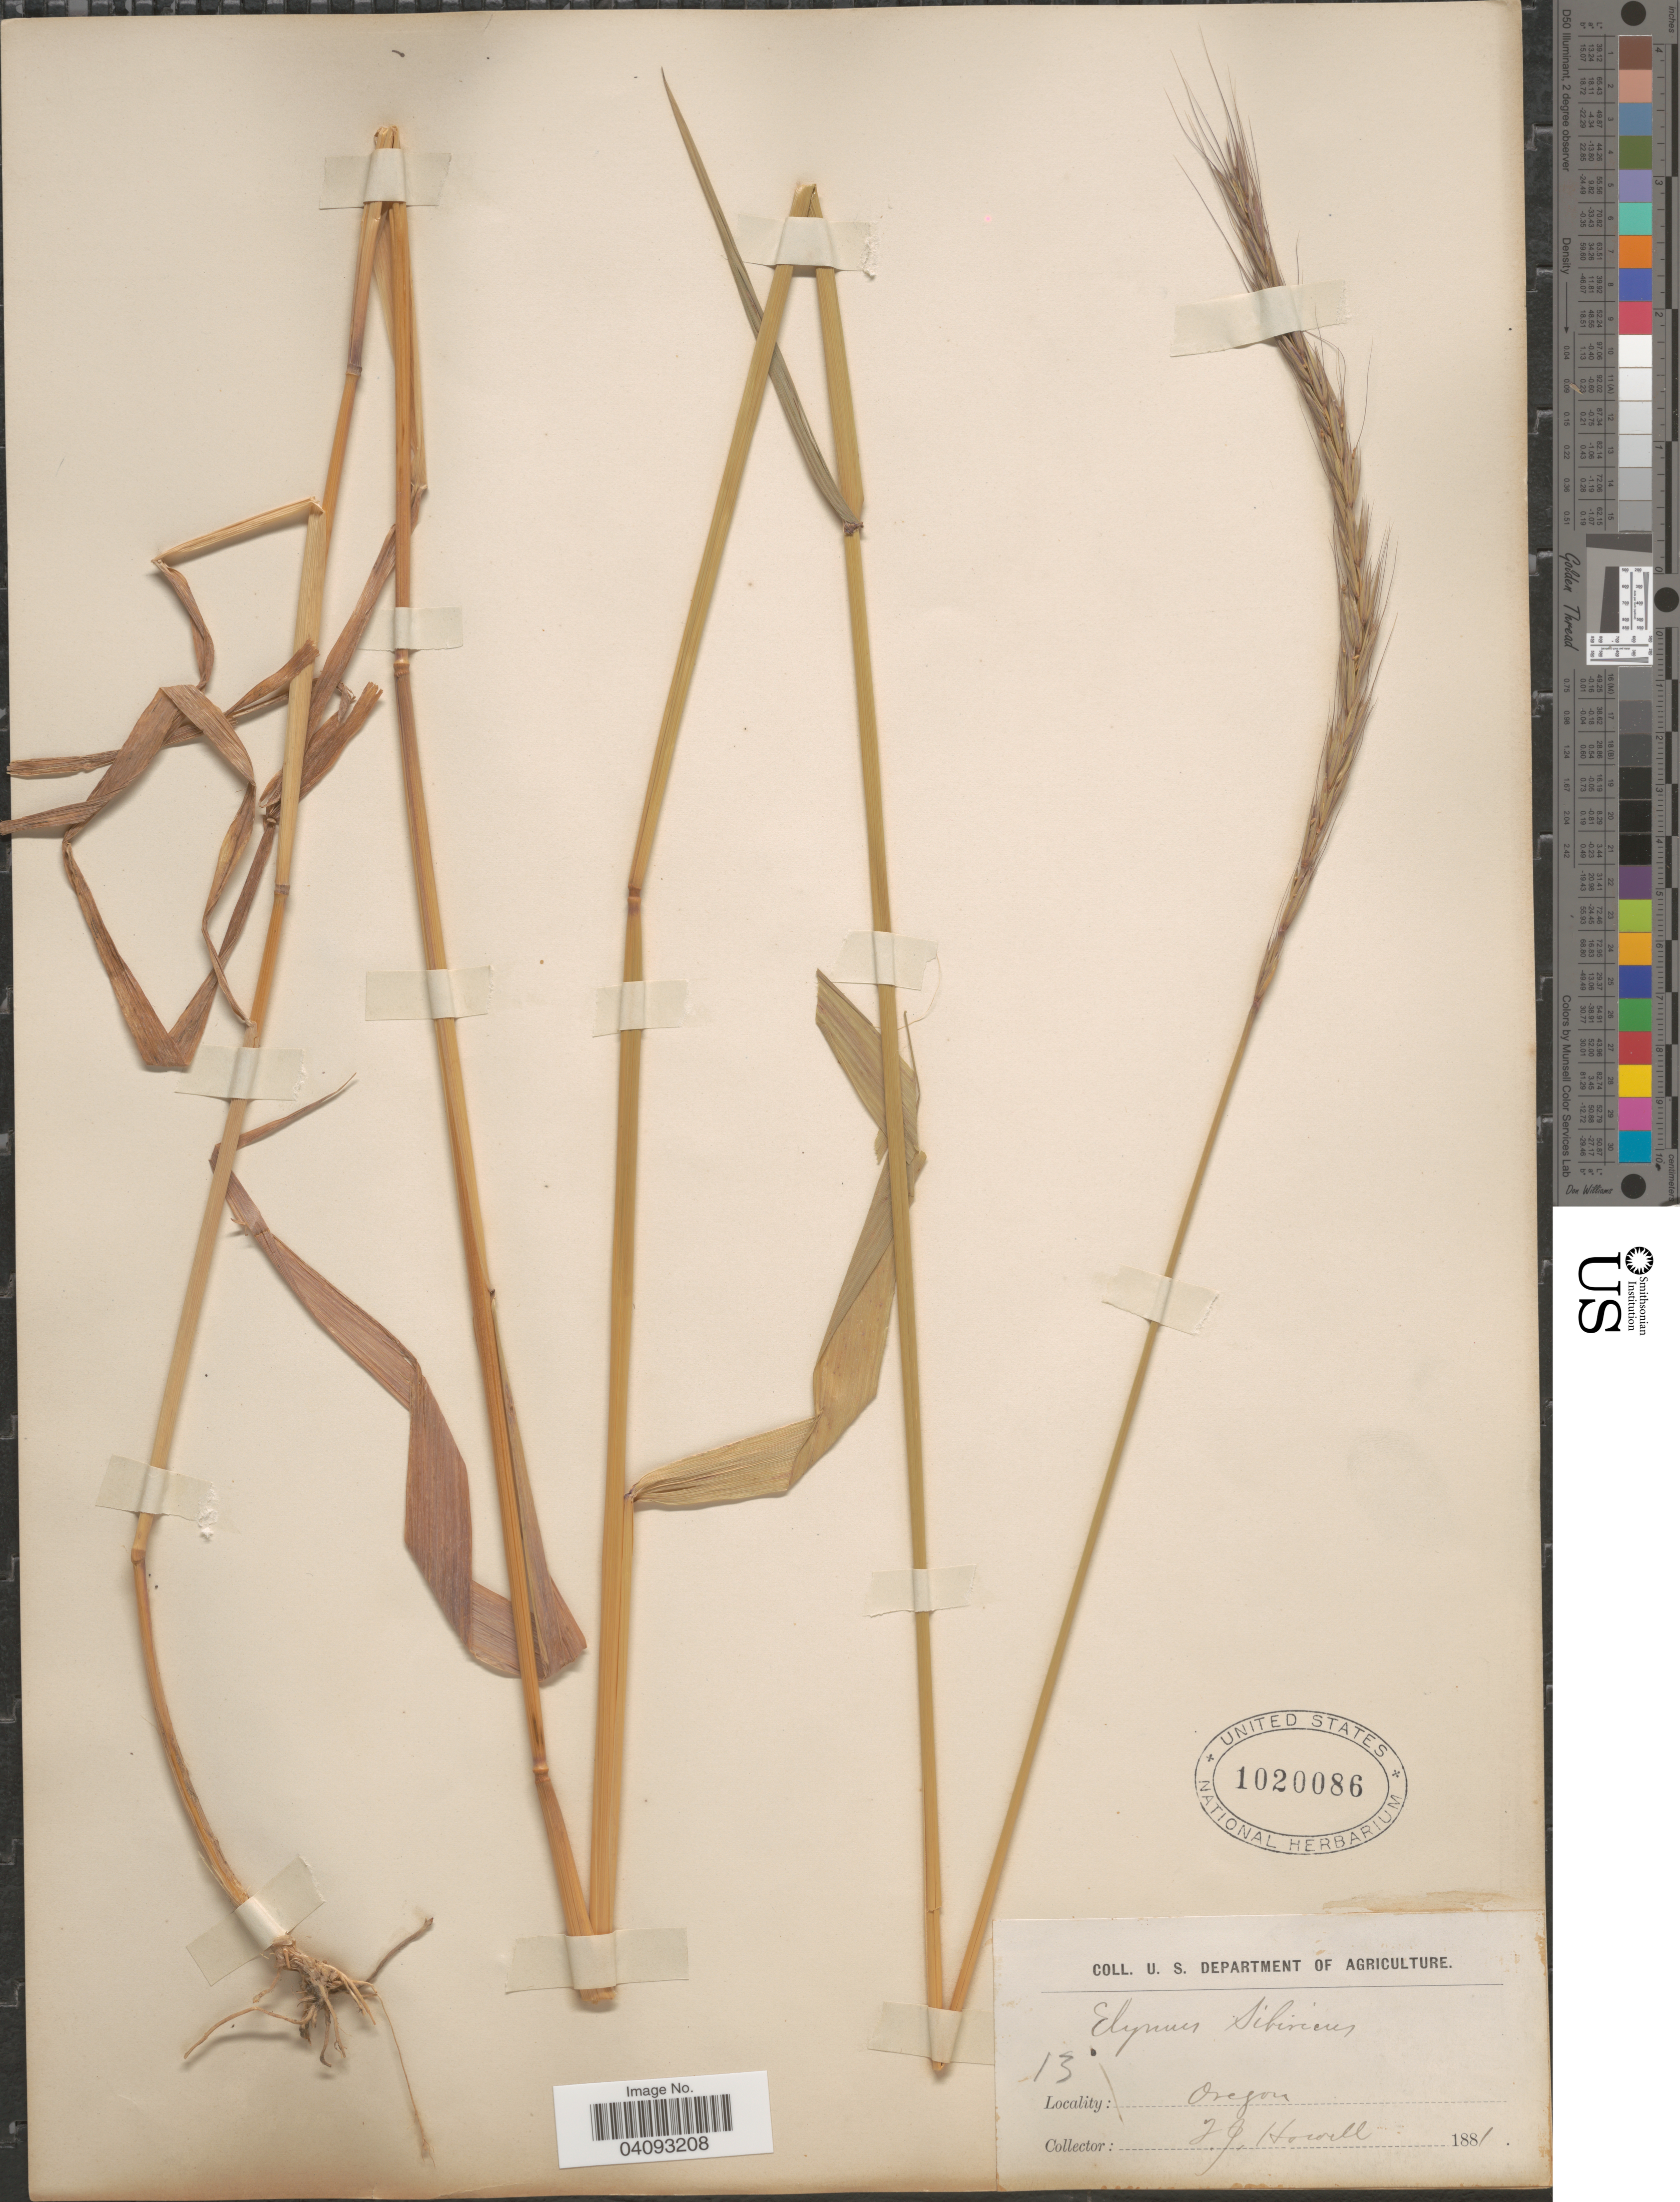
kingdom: Plantae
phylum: Tracheophyta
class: Liliopsida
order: Poales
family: Poaceae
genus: Elymus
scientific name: Elymus glaucus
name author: Buckley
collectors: T. J. Howell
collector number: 13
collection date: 1881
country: United States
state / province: Oregon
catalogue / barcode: US 1020086